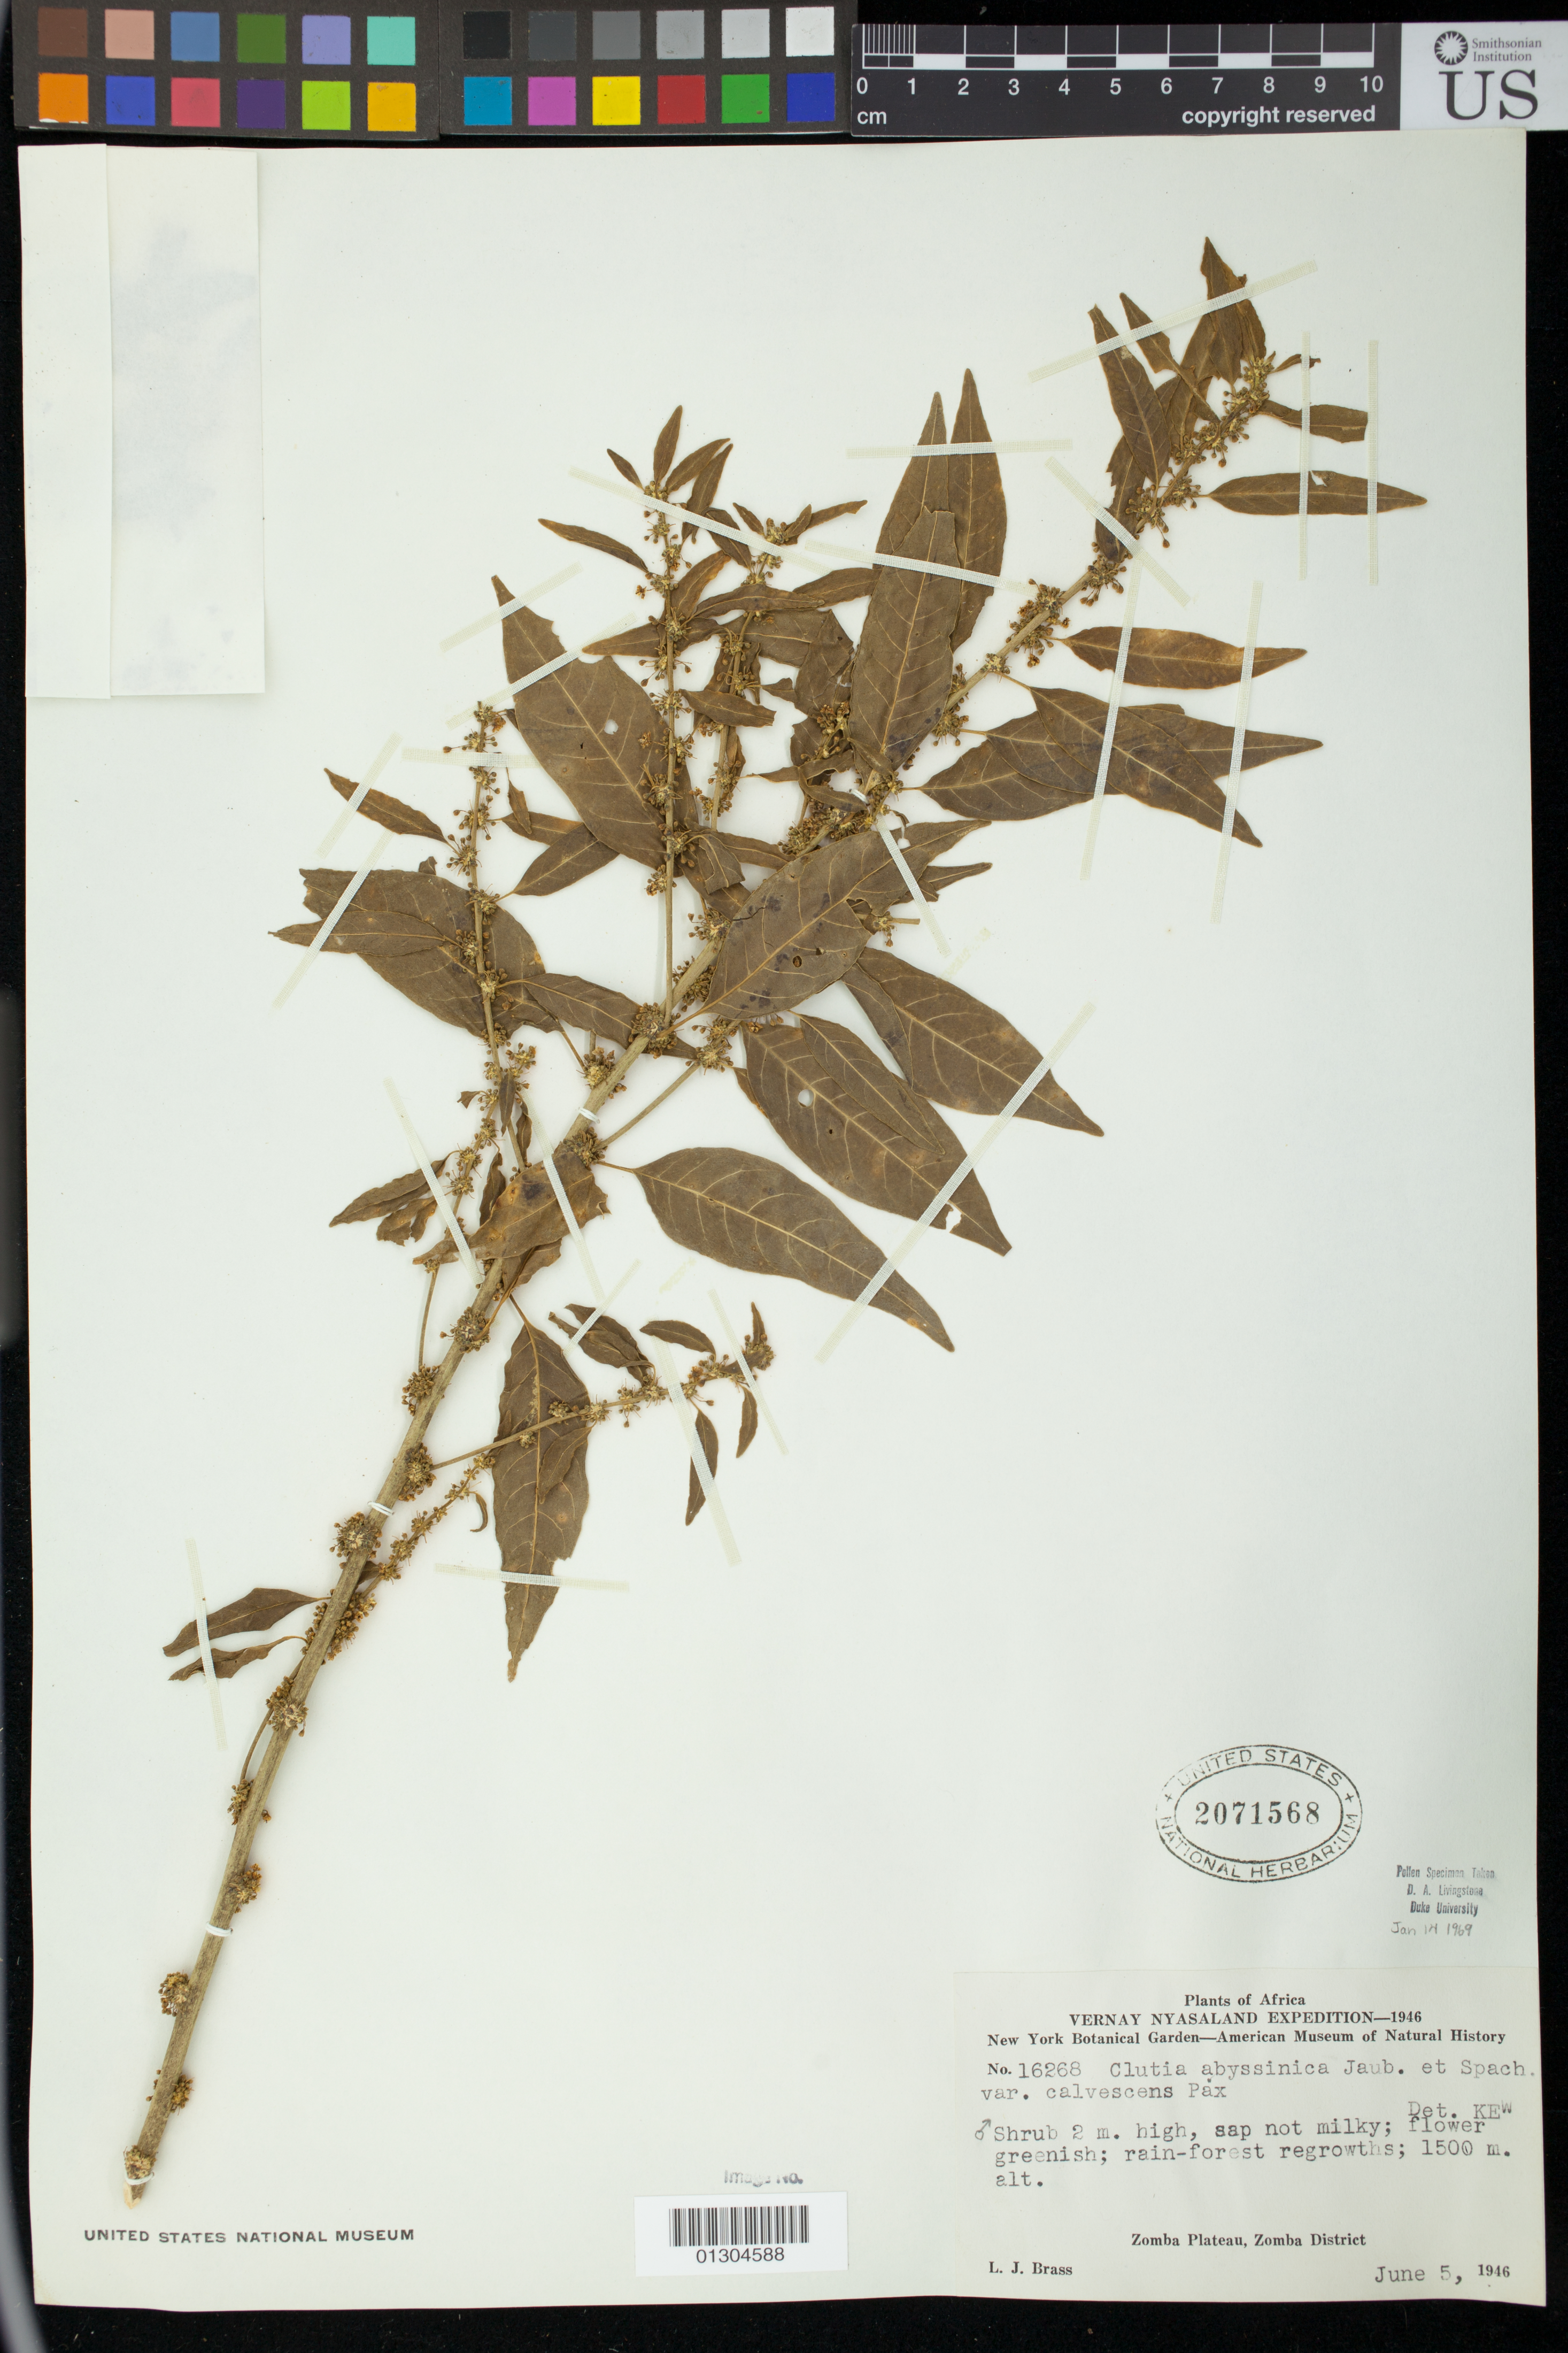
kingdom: Plantae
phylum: Tracheophyta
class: Magnoliopsida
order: Malpighiales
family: Peraceae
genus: Clutia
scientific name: Clutia abyssinica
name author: Jaub. & Spach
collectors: L. J. Brass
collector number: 16268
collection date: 1946-06-05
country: Malawi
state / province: Southern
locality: Zomba Plateau, Zomba District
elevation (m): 1500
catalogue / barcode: US 2071568